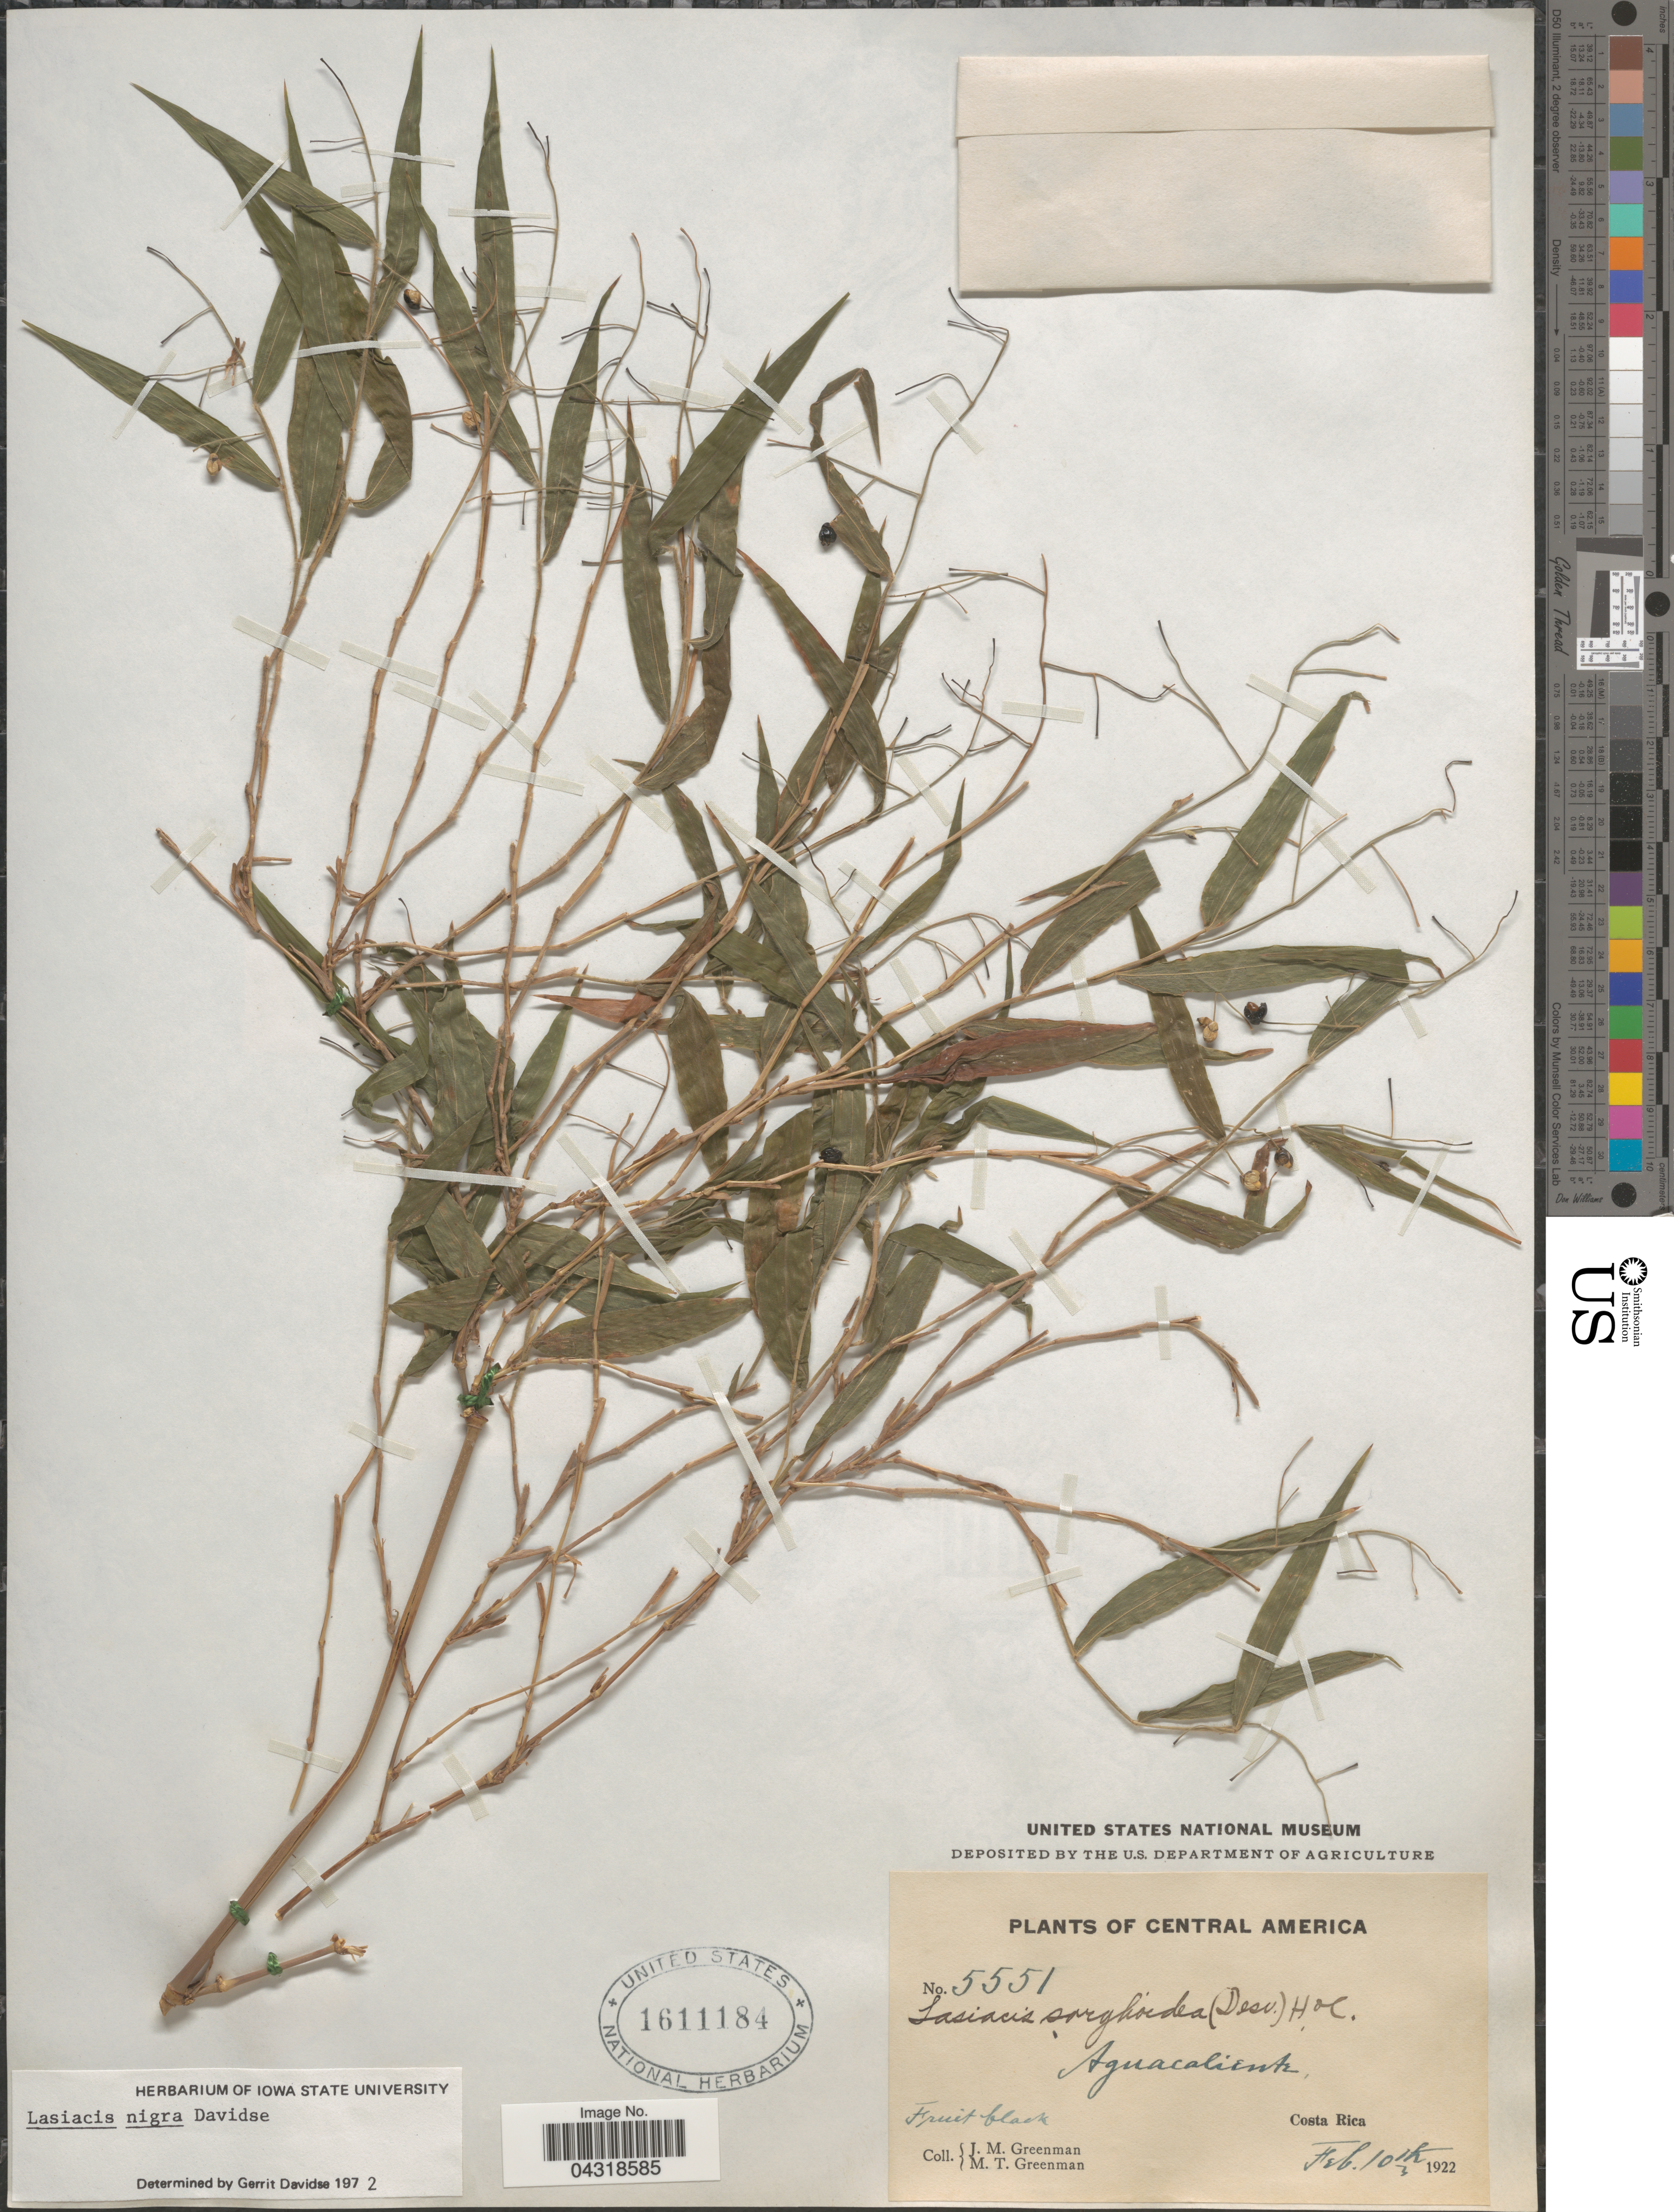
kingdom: Plantae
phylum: Tracheophyta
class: Liliopsida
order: Poales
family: Poaceae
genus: Lasiacis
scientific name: Lasiacis nigra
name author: Davidse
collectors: J. M. Greenman & M. Greenman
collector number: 5551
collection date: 1922-02-10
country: Costa Rica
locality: Aguacaliente.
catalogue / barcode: US 1611184